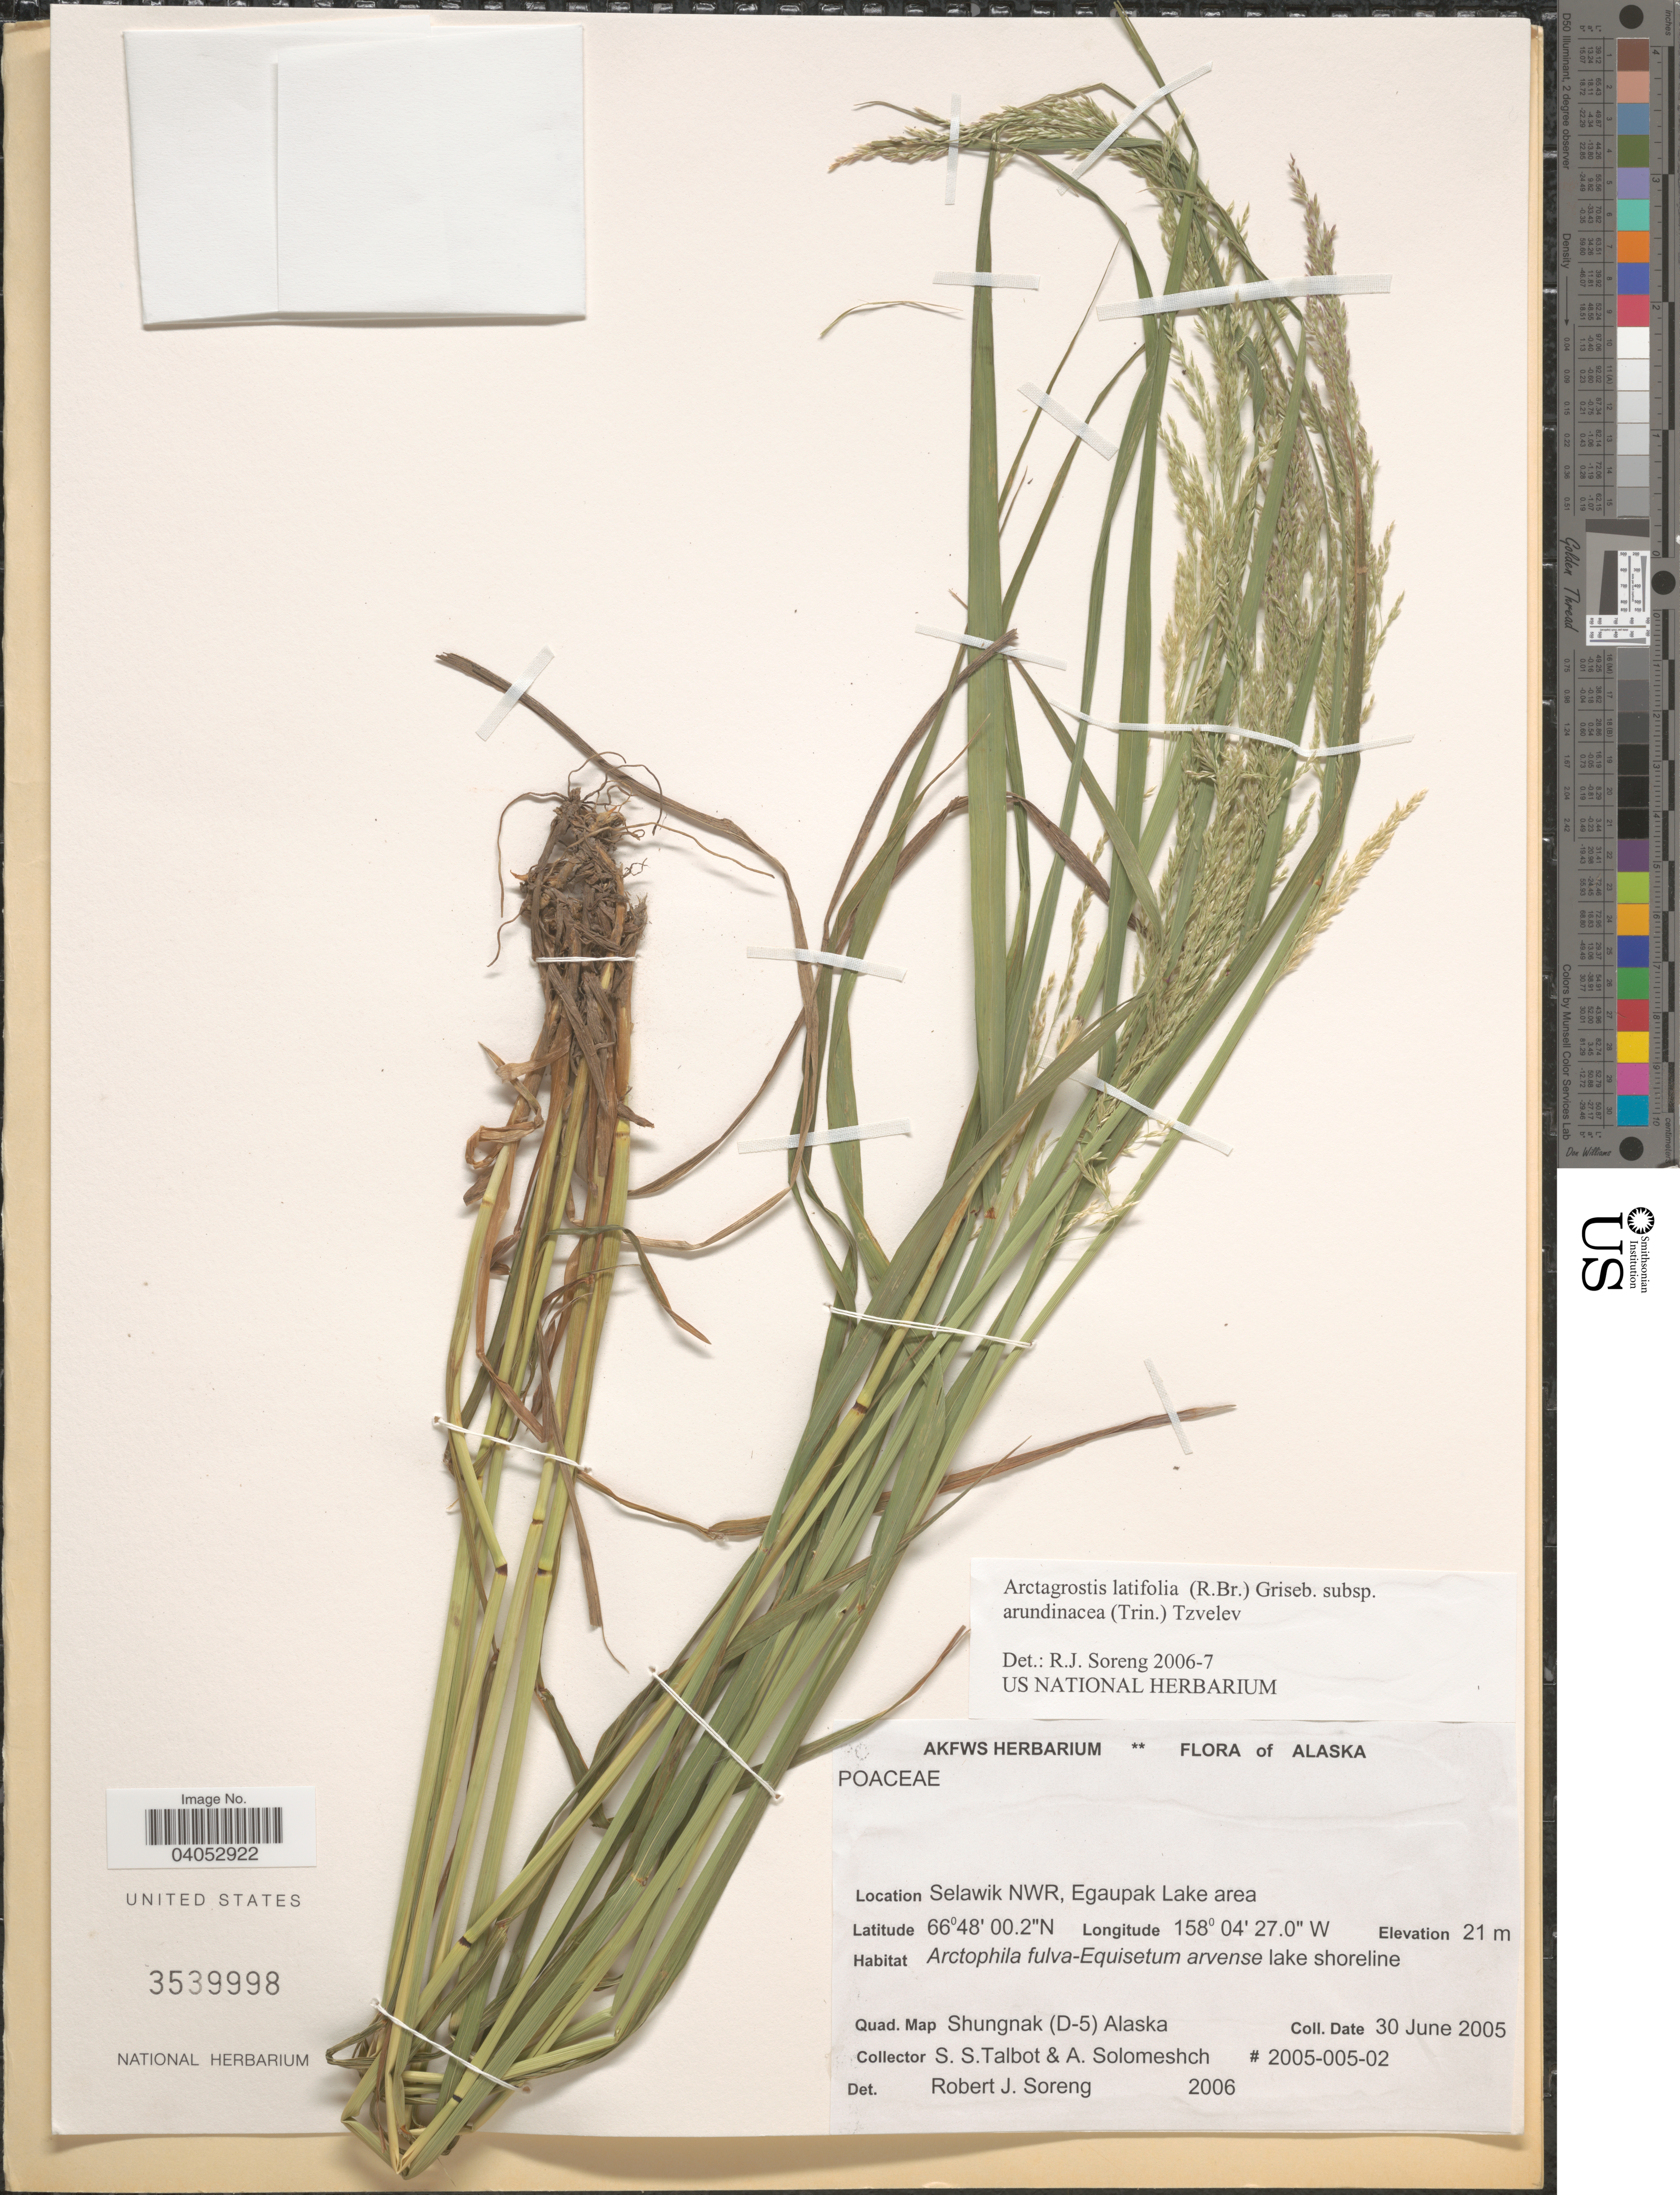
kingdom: Plantae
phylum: Tracheophyta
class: Liliopsida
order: Poales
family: Poaceae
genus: Arctagrostis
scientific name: Arctagrostis latifolia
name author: (R. Br.) Griseb.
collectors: S. S. Talbot & A. Solomeshch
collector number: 2005-005-02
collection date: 2005-06-30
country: United States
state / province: Alaska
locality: Selawik NWR, Egaupak Lake area. Quad. Map Shungnak (D-5).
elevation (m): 21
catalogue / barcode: US 3539998